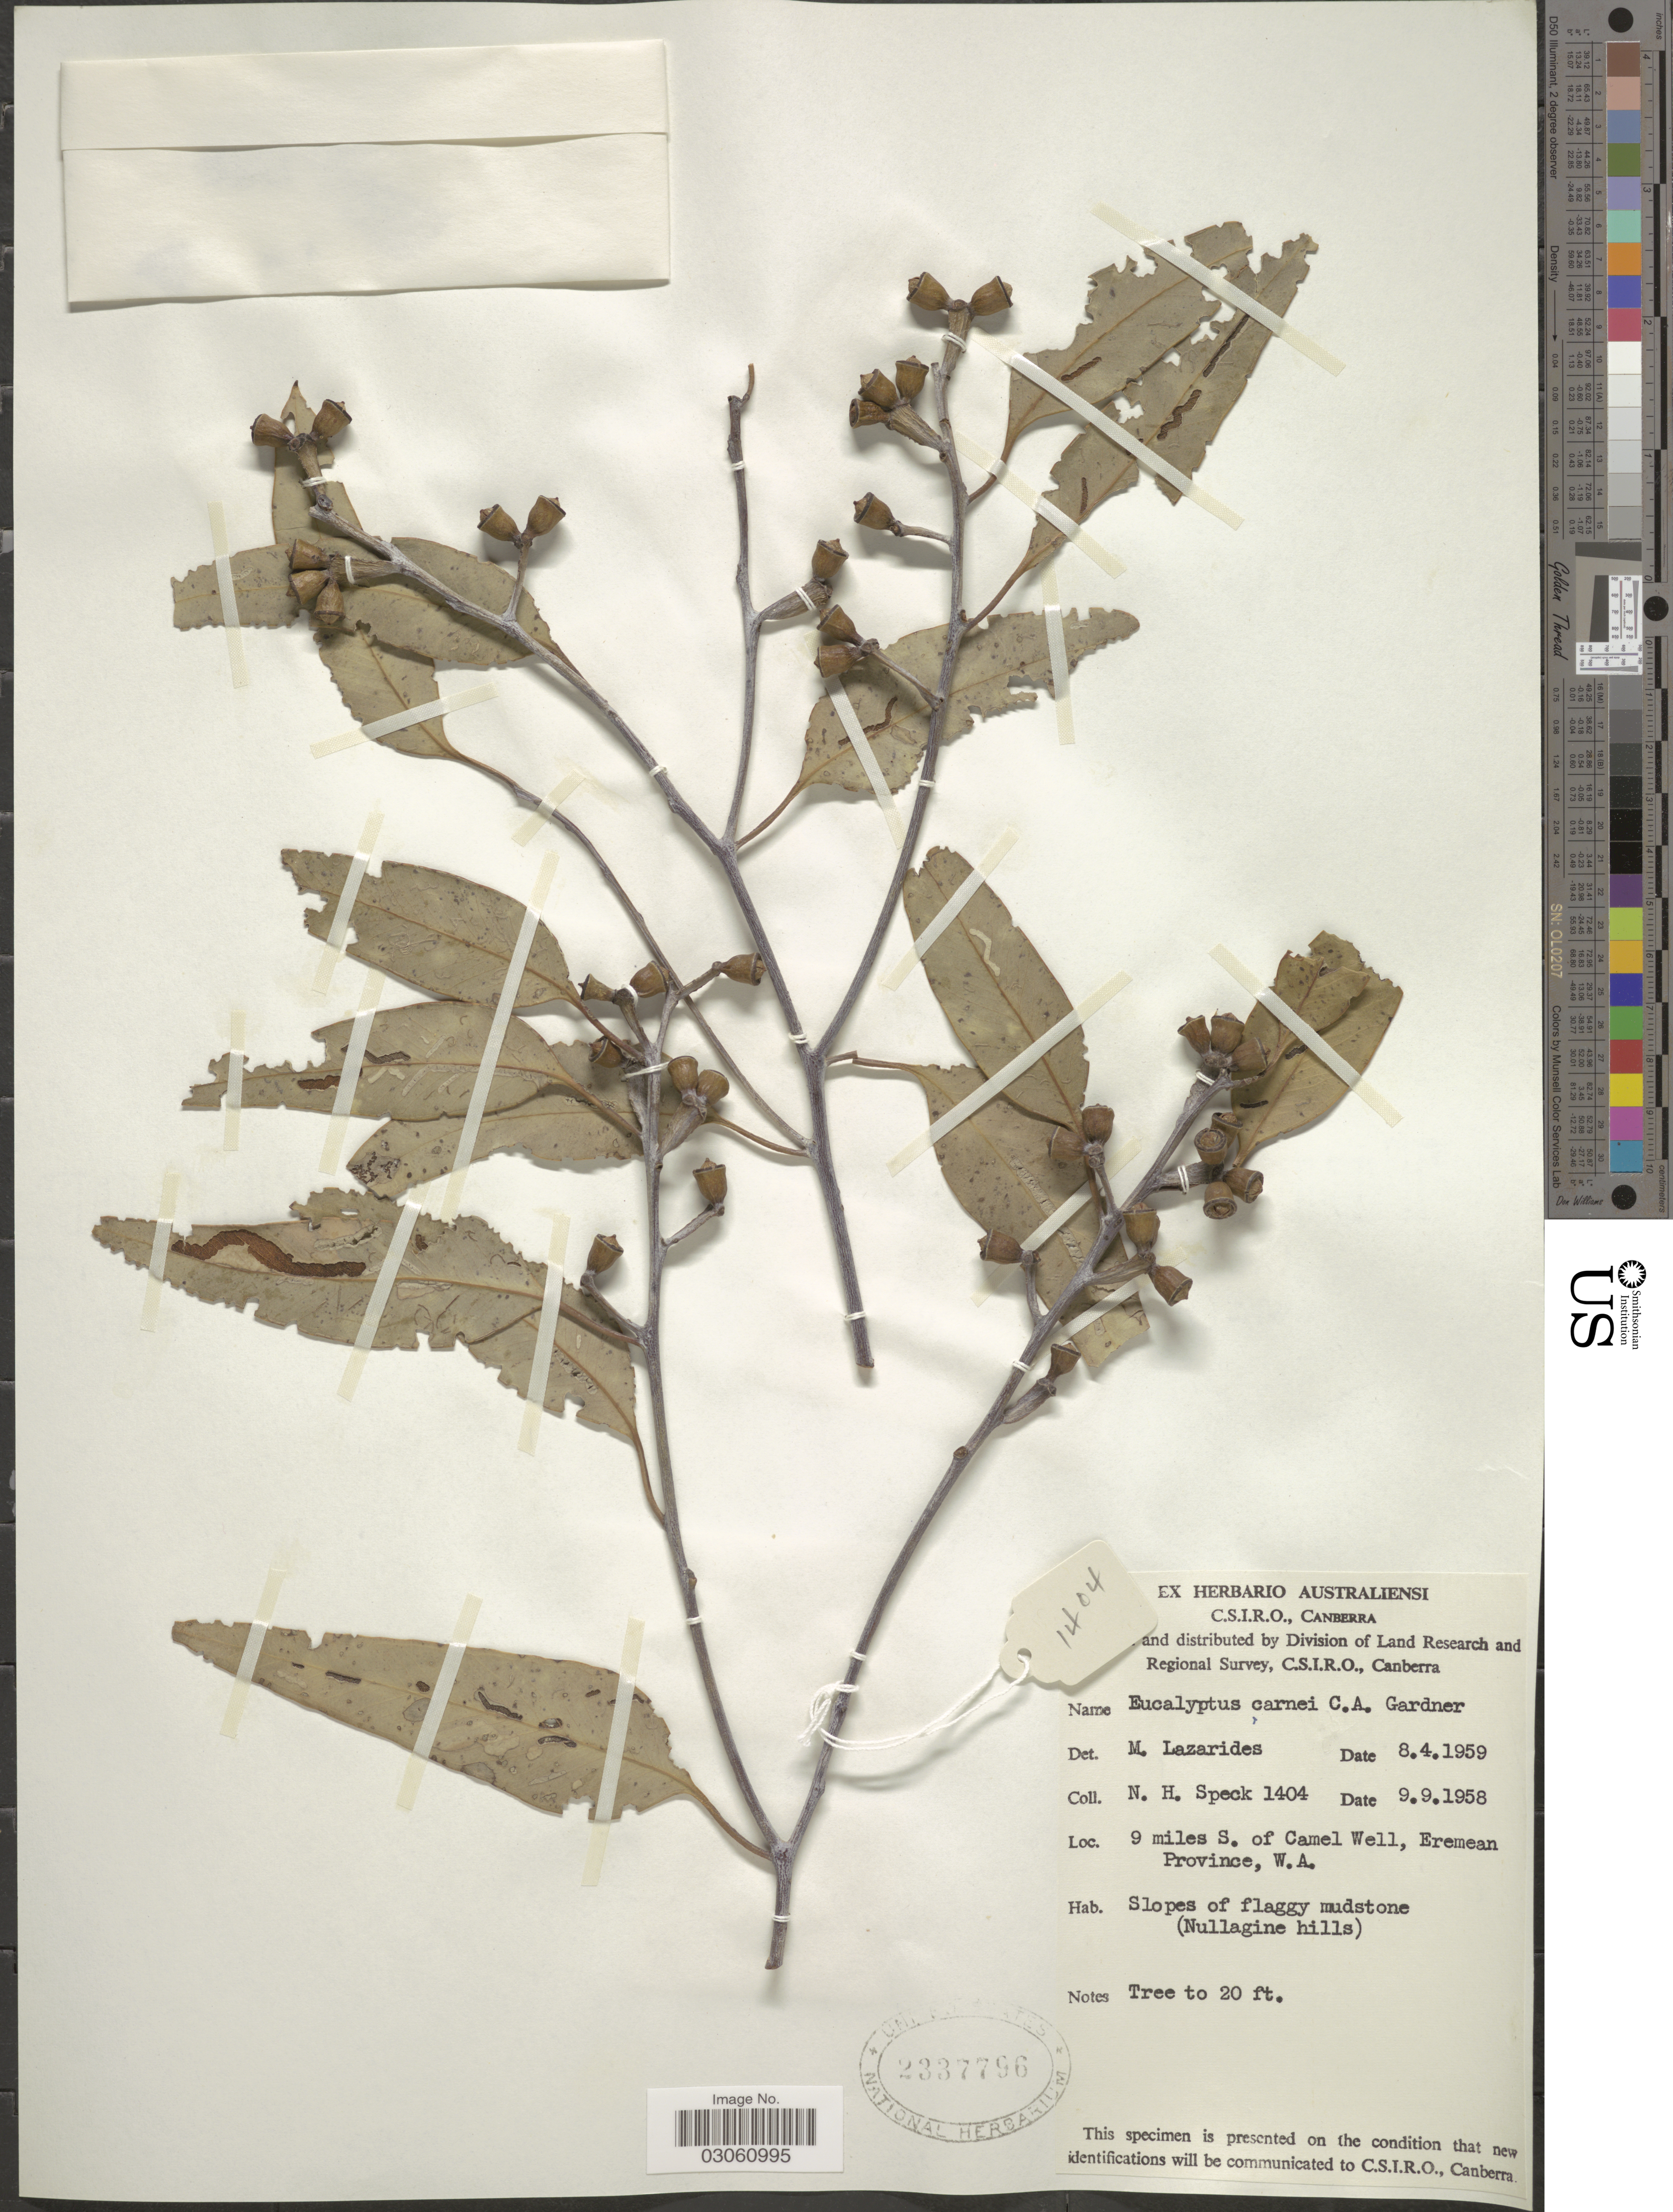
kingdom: Plantae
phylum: Tracheophyta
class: Magnoliopsida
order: Myrtales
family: Myrtaceae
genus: Eucalyptus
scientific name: Eucalyptus carnei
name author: C.A. Gardner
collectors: N. Speck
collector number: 1404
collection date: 1958-09-09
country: Australia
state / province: Western Australia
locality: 9 miles S. of Camel Well, Eremean Province, W.A.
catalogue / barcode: US 2337796